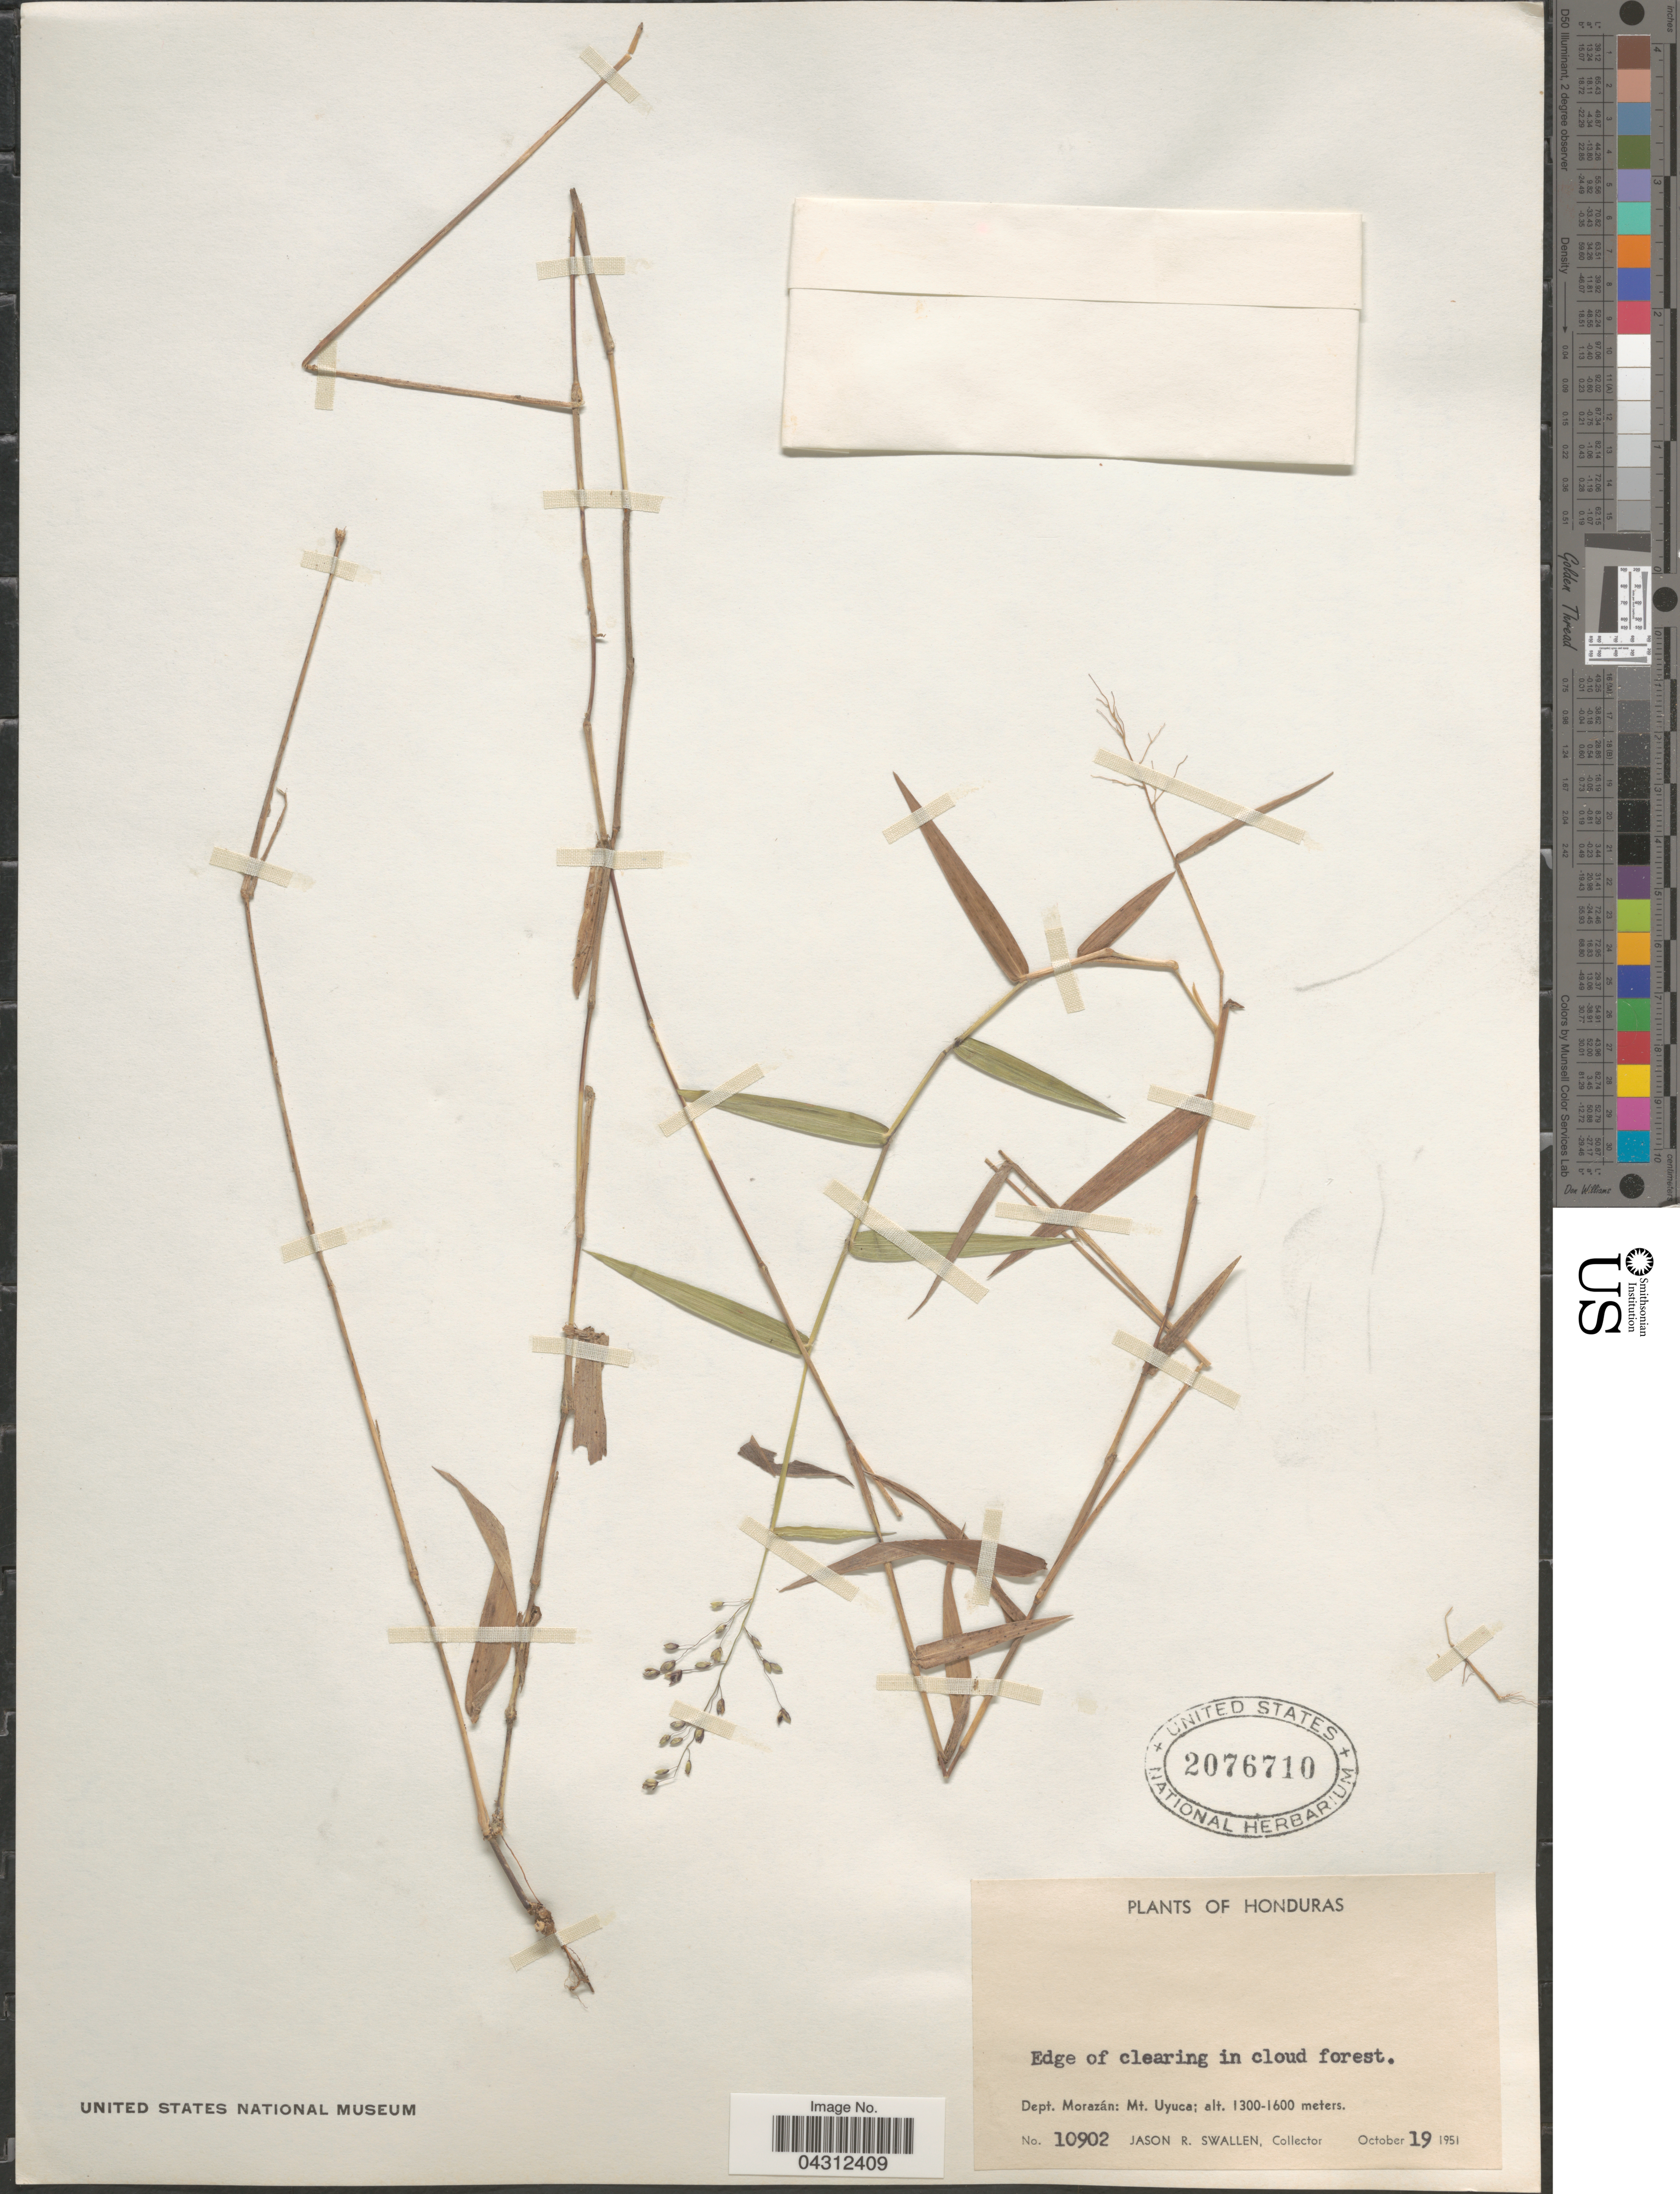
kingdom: Plantae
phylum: Tracheophyta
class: Liliopsida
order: Poales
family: Poaceae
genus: Panicum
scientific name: Panicum sp.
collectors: J. R. Swallen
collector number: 10902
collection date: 1951-10-19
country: Honduras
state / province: Fco. Morazán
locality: Dept. Morazán: Mt. Uyuca.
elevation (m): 1300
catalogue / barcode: US 2076710